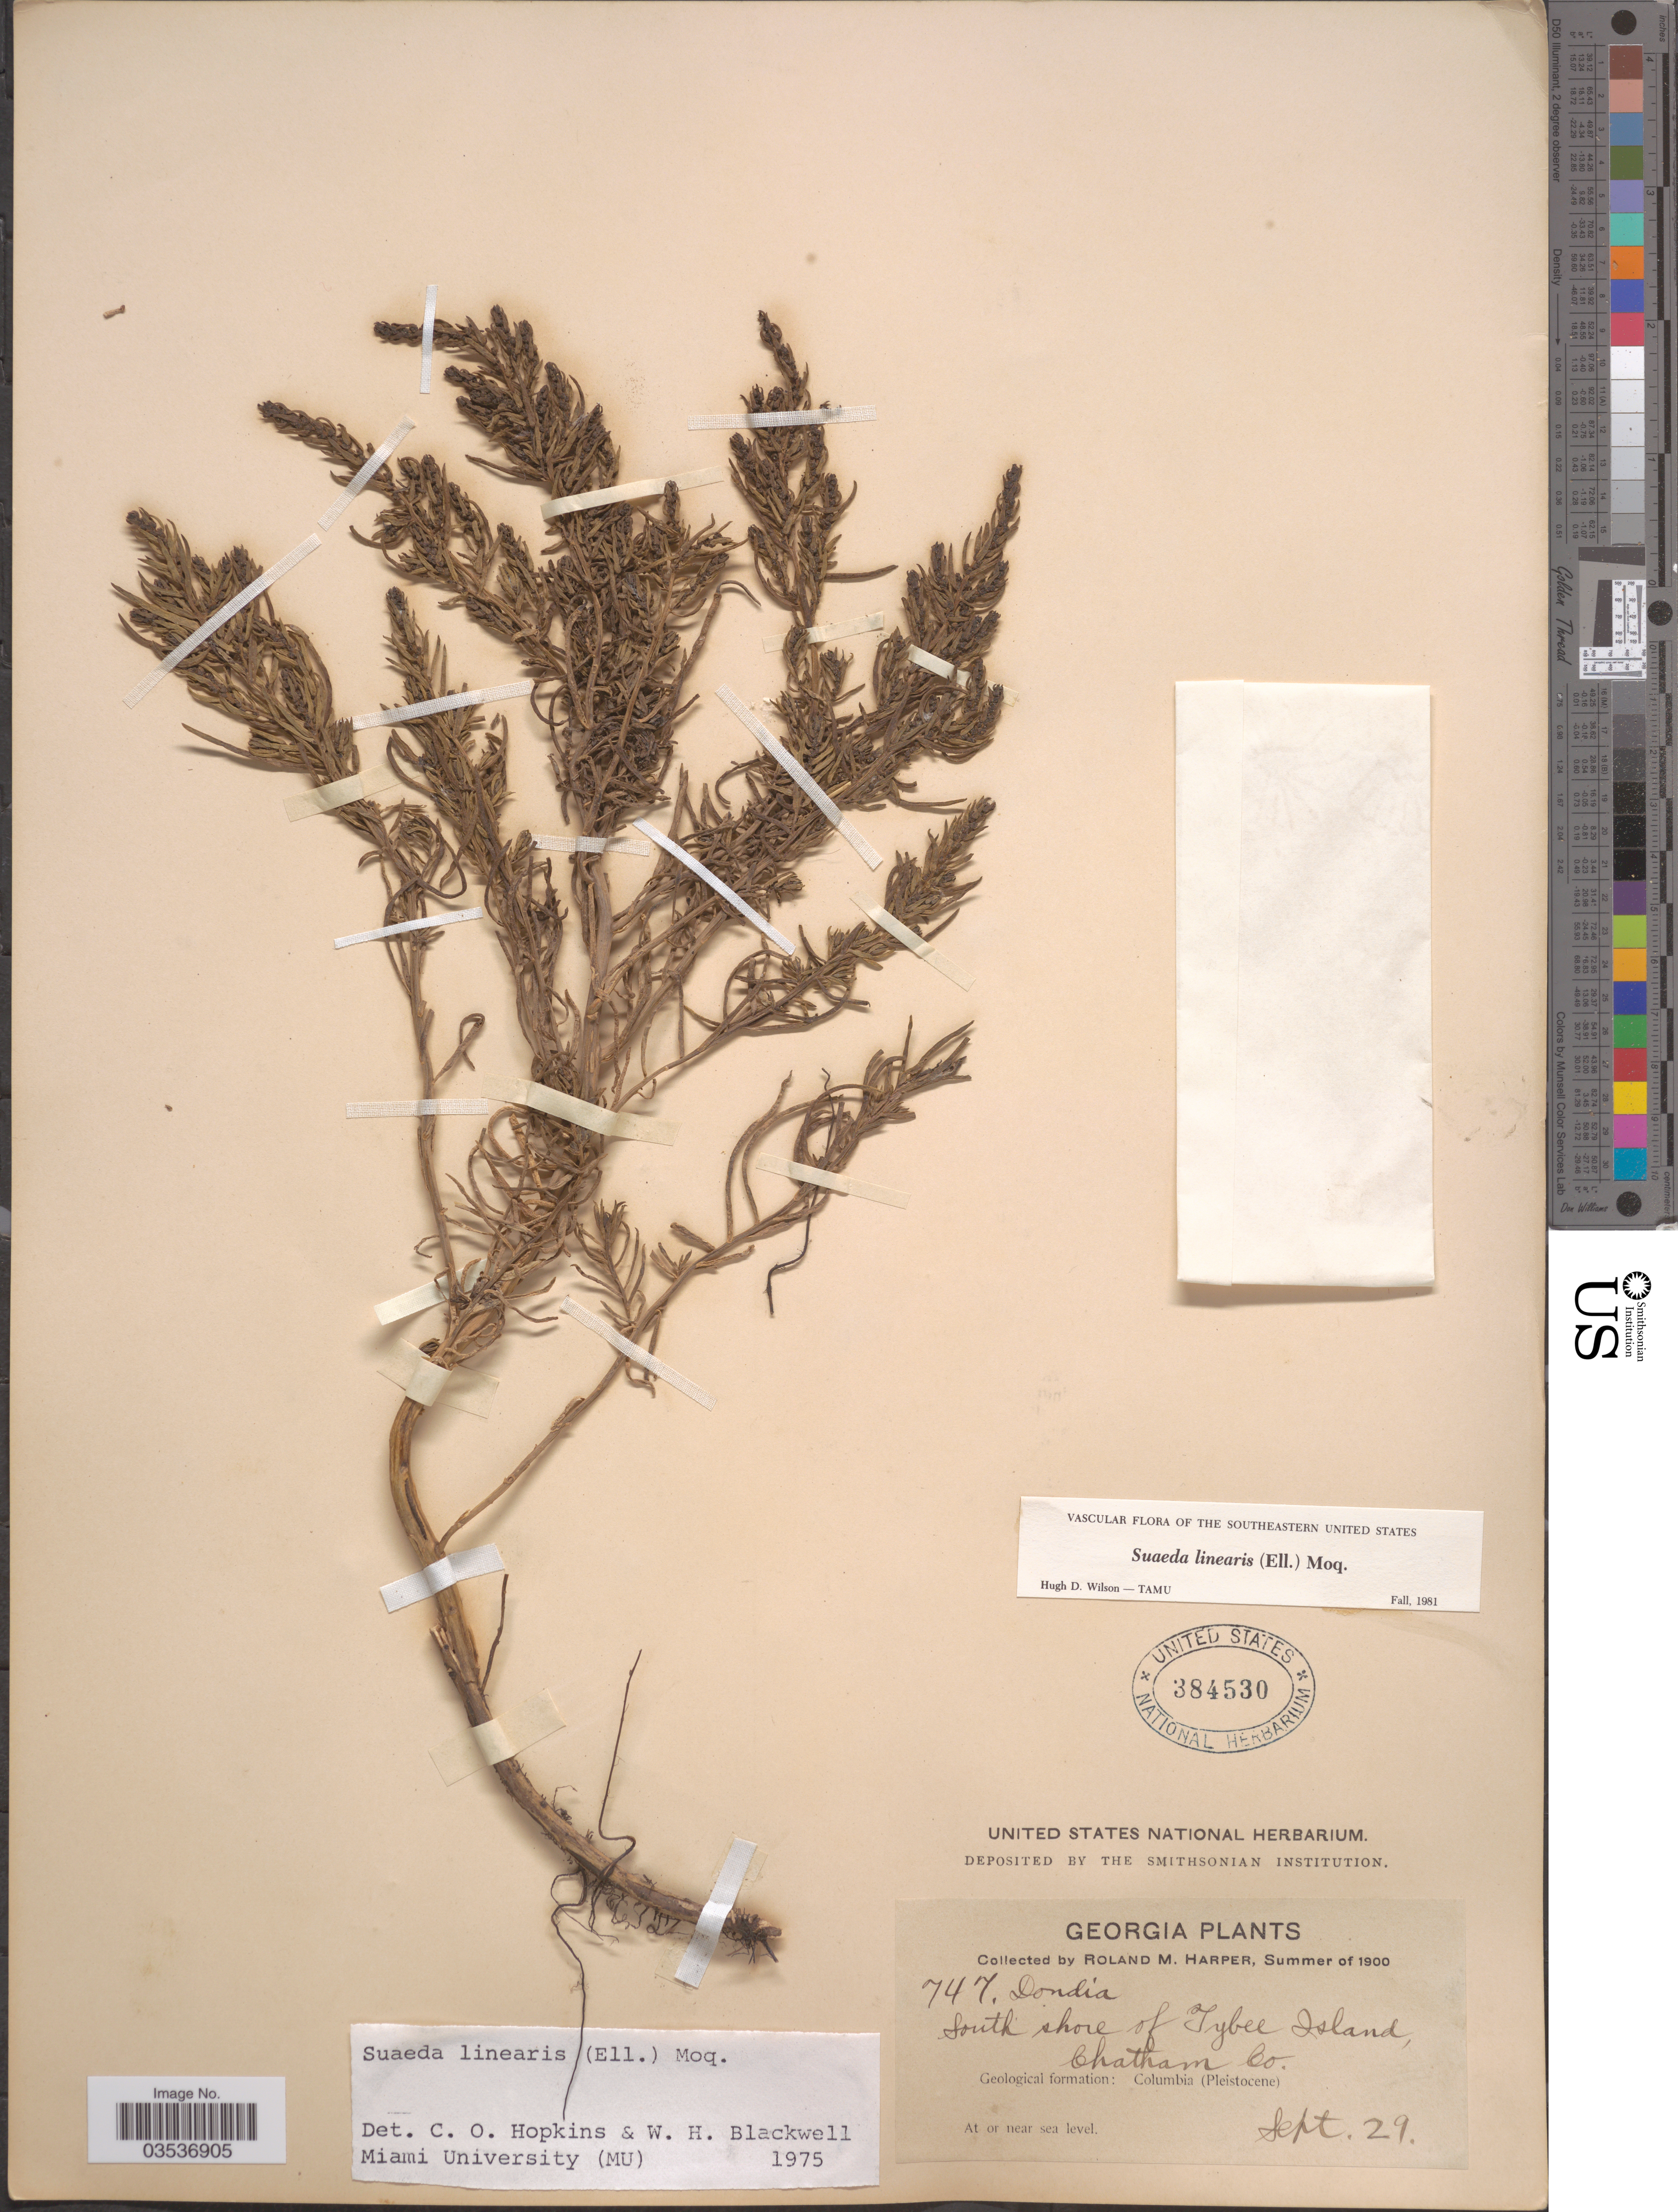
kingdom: Plantae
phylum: Tracheophyta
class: Magnoliopsida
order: Caryophyllales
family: Amaranthaceae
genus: Dondia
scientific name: Dondia linearis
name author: (Elliott) A. Heller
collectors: R. M. Harper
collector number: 747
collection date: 1900-09-29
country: United States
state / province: Georgia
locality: South shore of Tybee Island. Chatham Co. Geological formation: Columbia (Pleistocene).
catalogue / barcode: US 384530